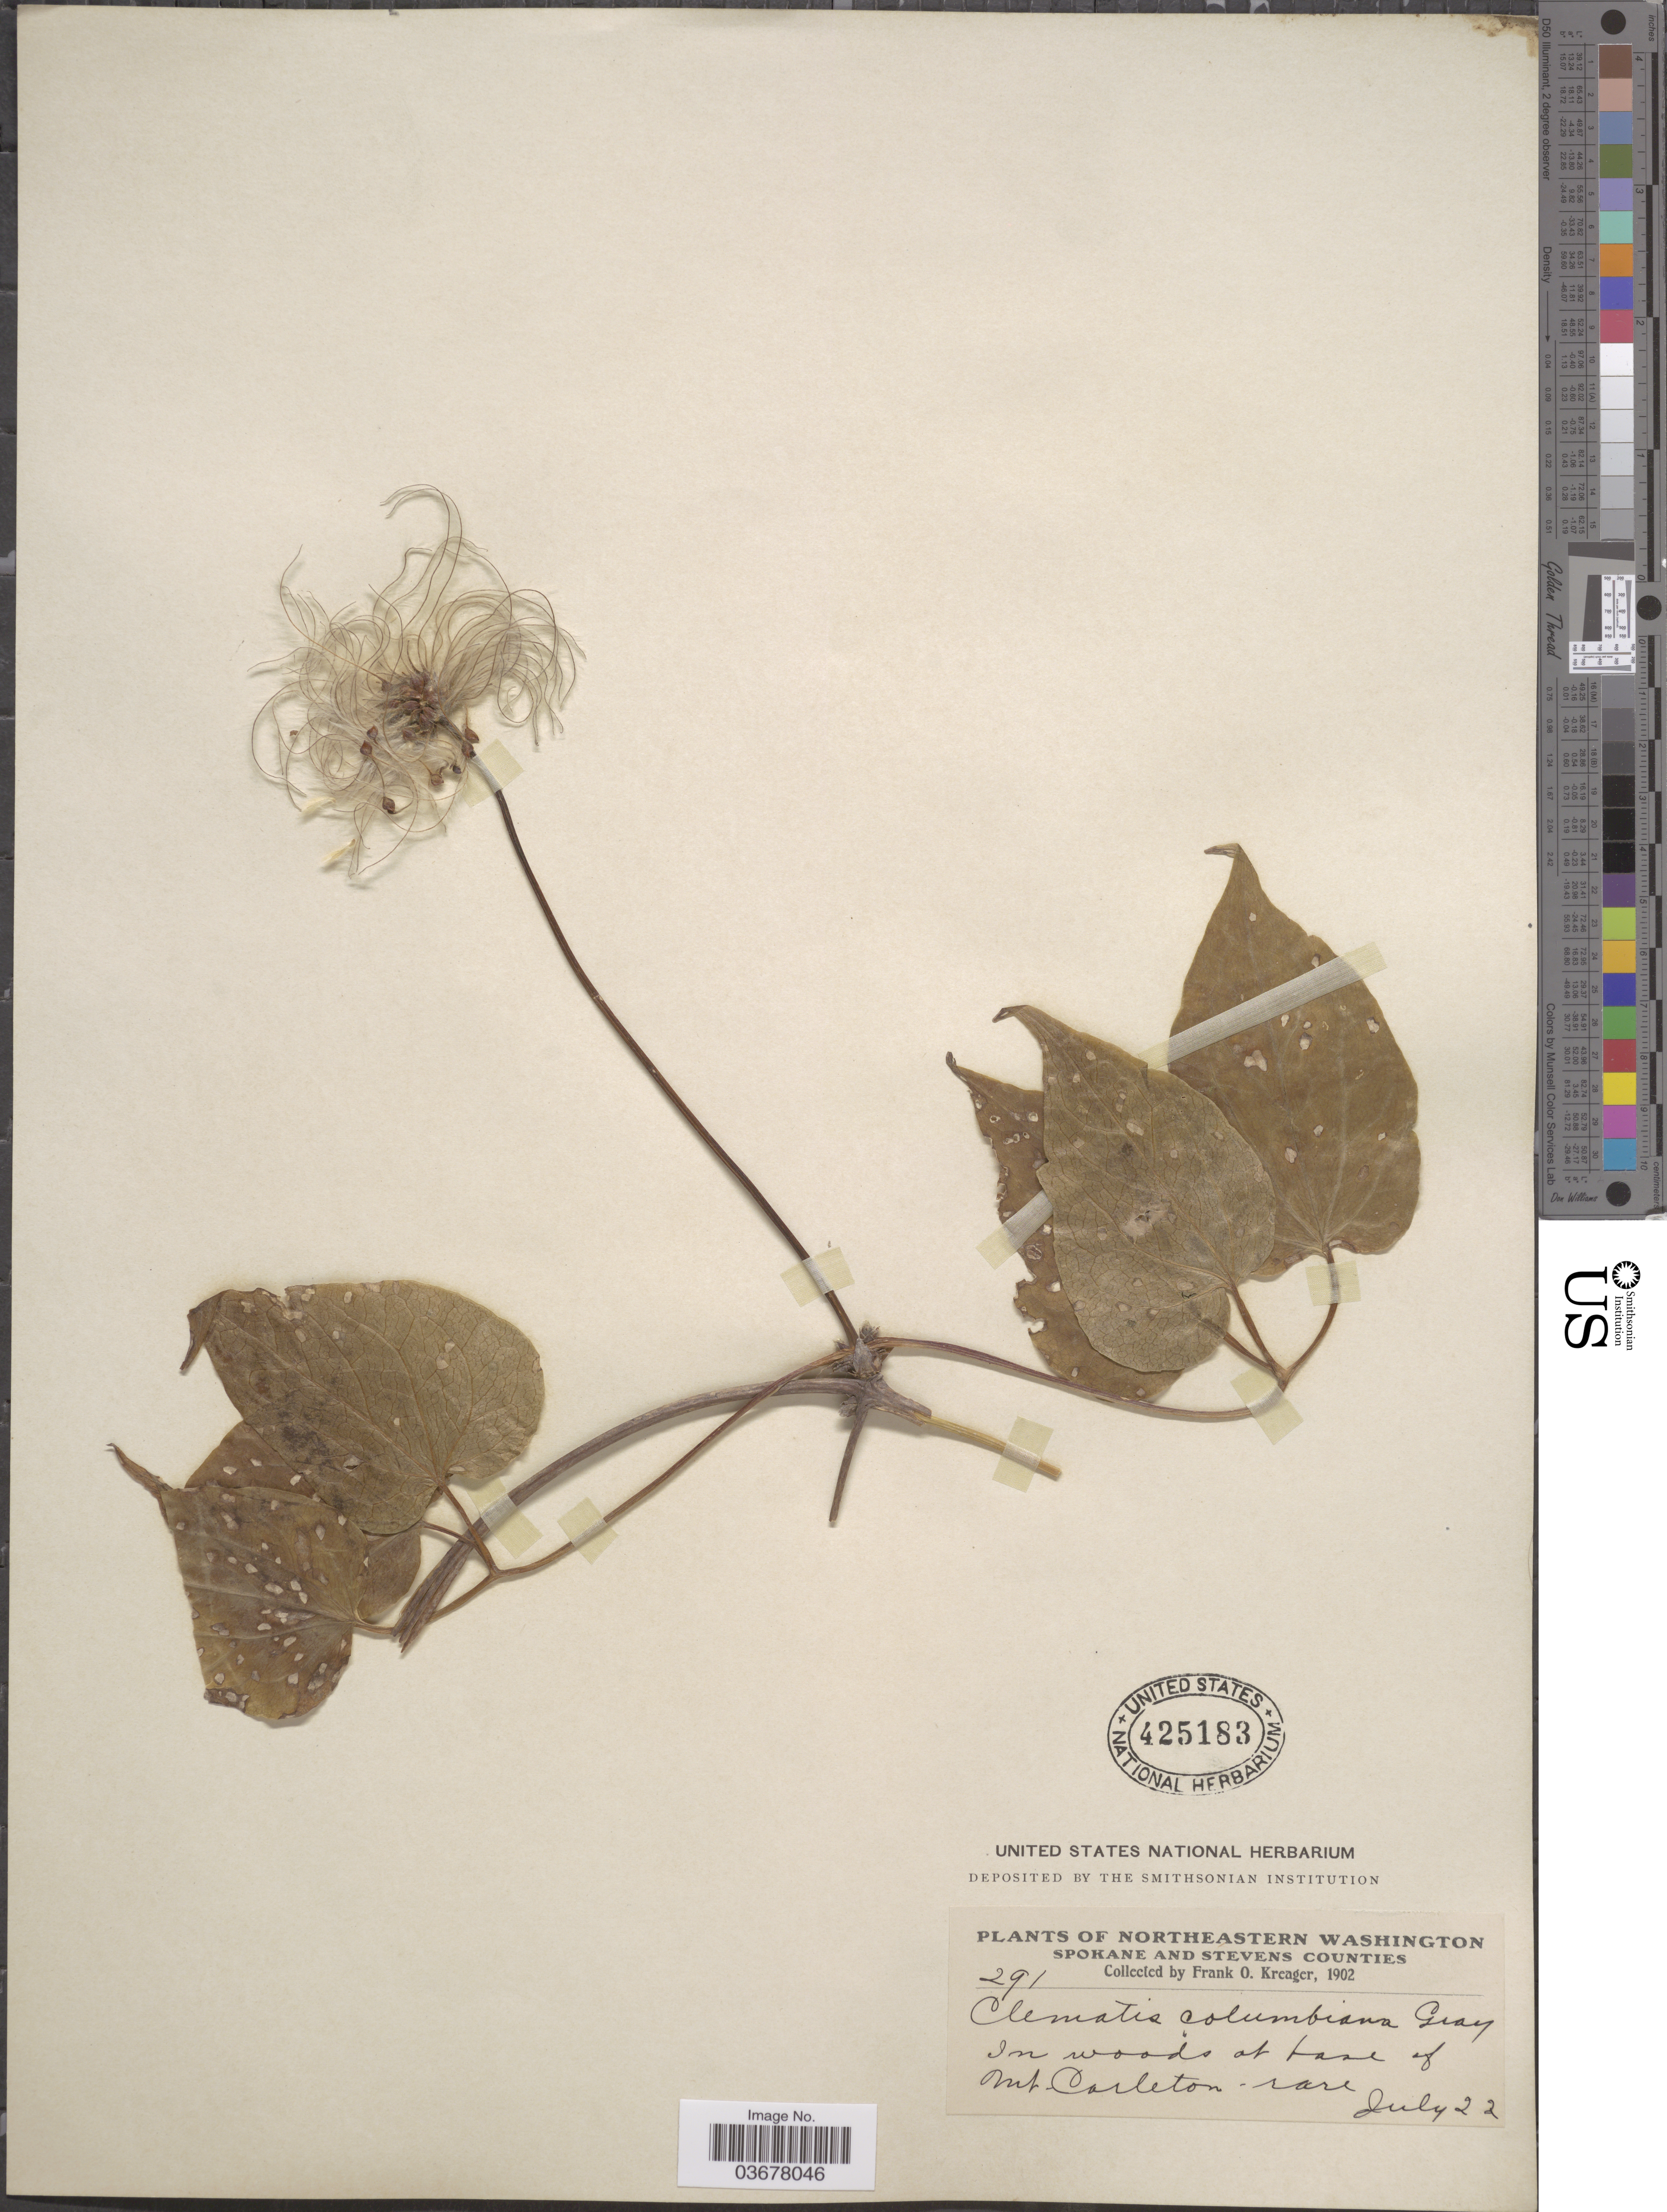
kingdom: Plantae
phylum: Tracheophyta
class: Magnoliopsida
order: Ranunculales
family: Ranunculaceae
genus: Clematis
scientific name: Clematis occidentalis var. grosseserrata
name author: (Rydb.) J.S. Pringle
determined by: Strong, M. T., (US), Smithsonian Institution - National Museum of Natural History (UNITED STATES)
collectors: F. Kreager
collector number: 291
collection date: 1902-07-22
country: United States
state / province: Washington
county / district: Spokane / Stevens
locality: Northeastern Washington. Spokane and Stevens Counties. In woods at base of Mt. Carleton.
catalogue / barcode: US 425183